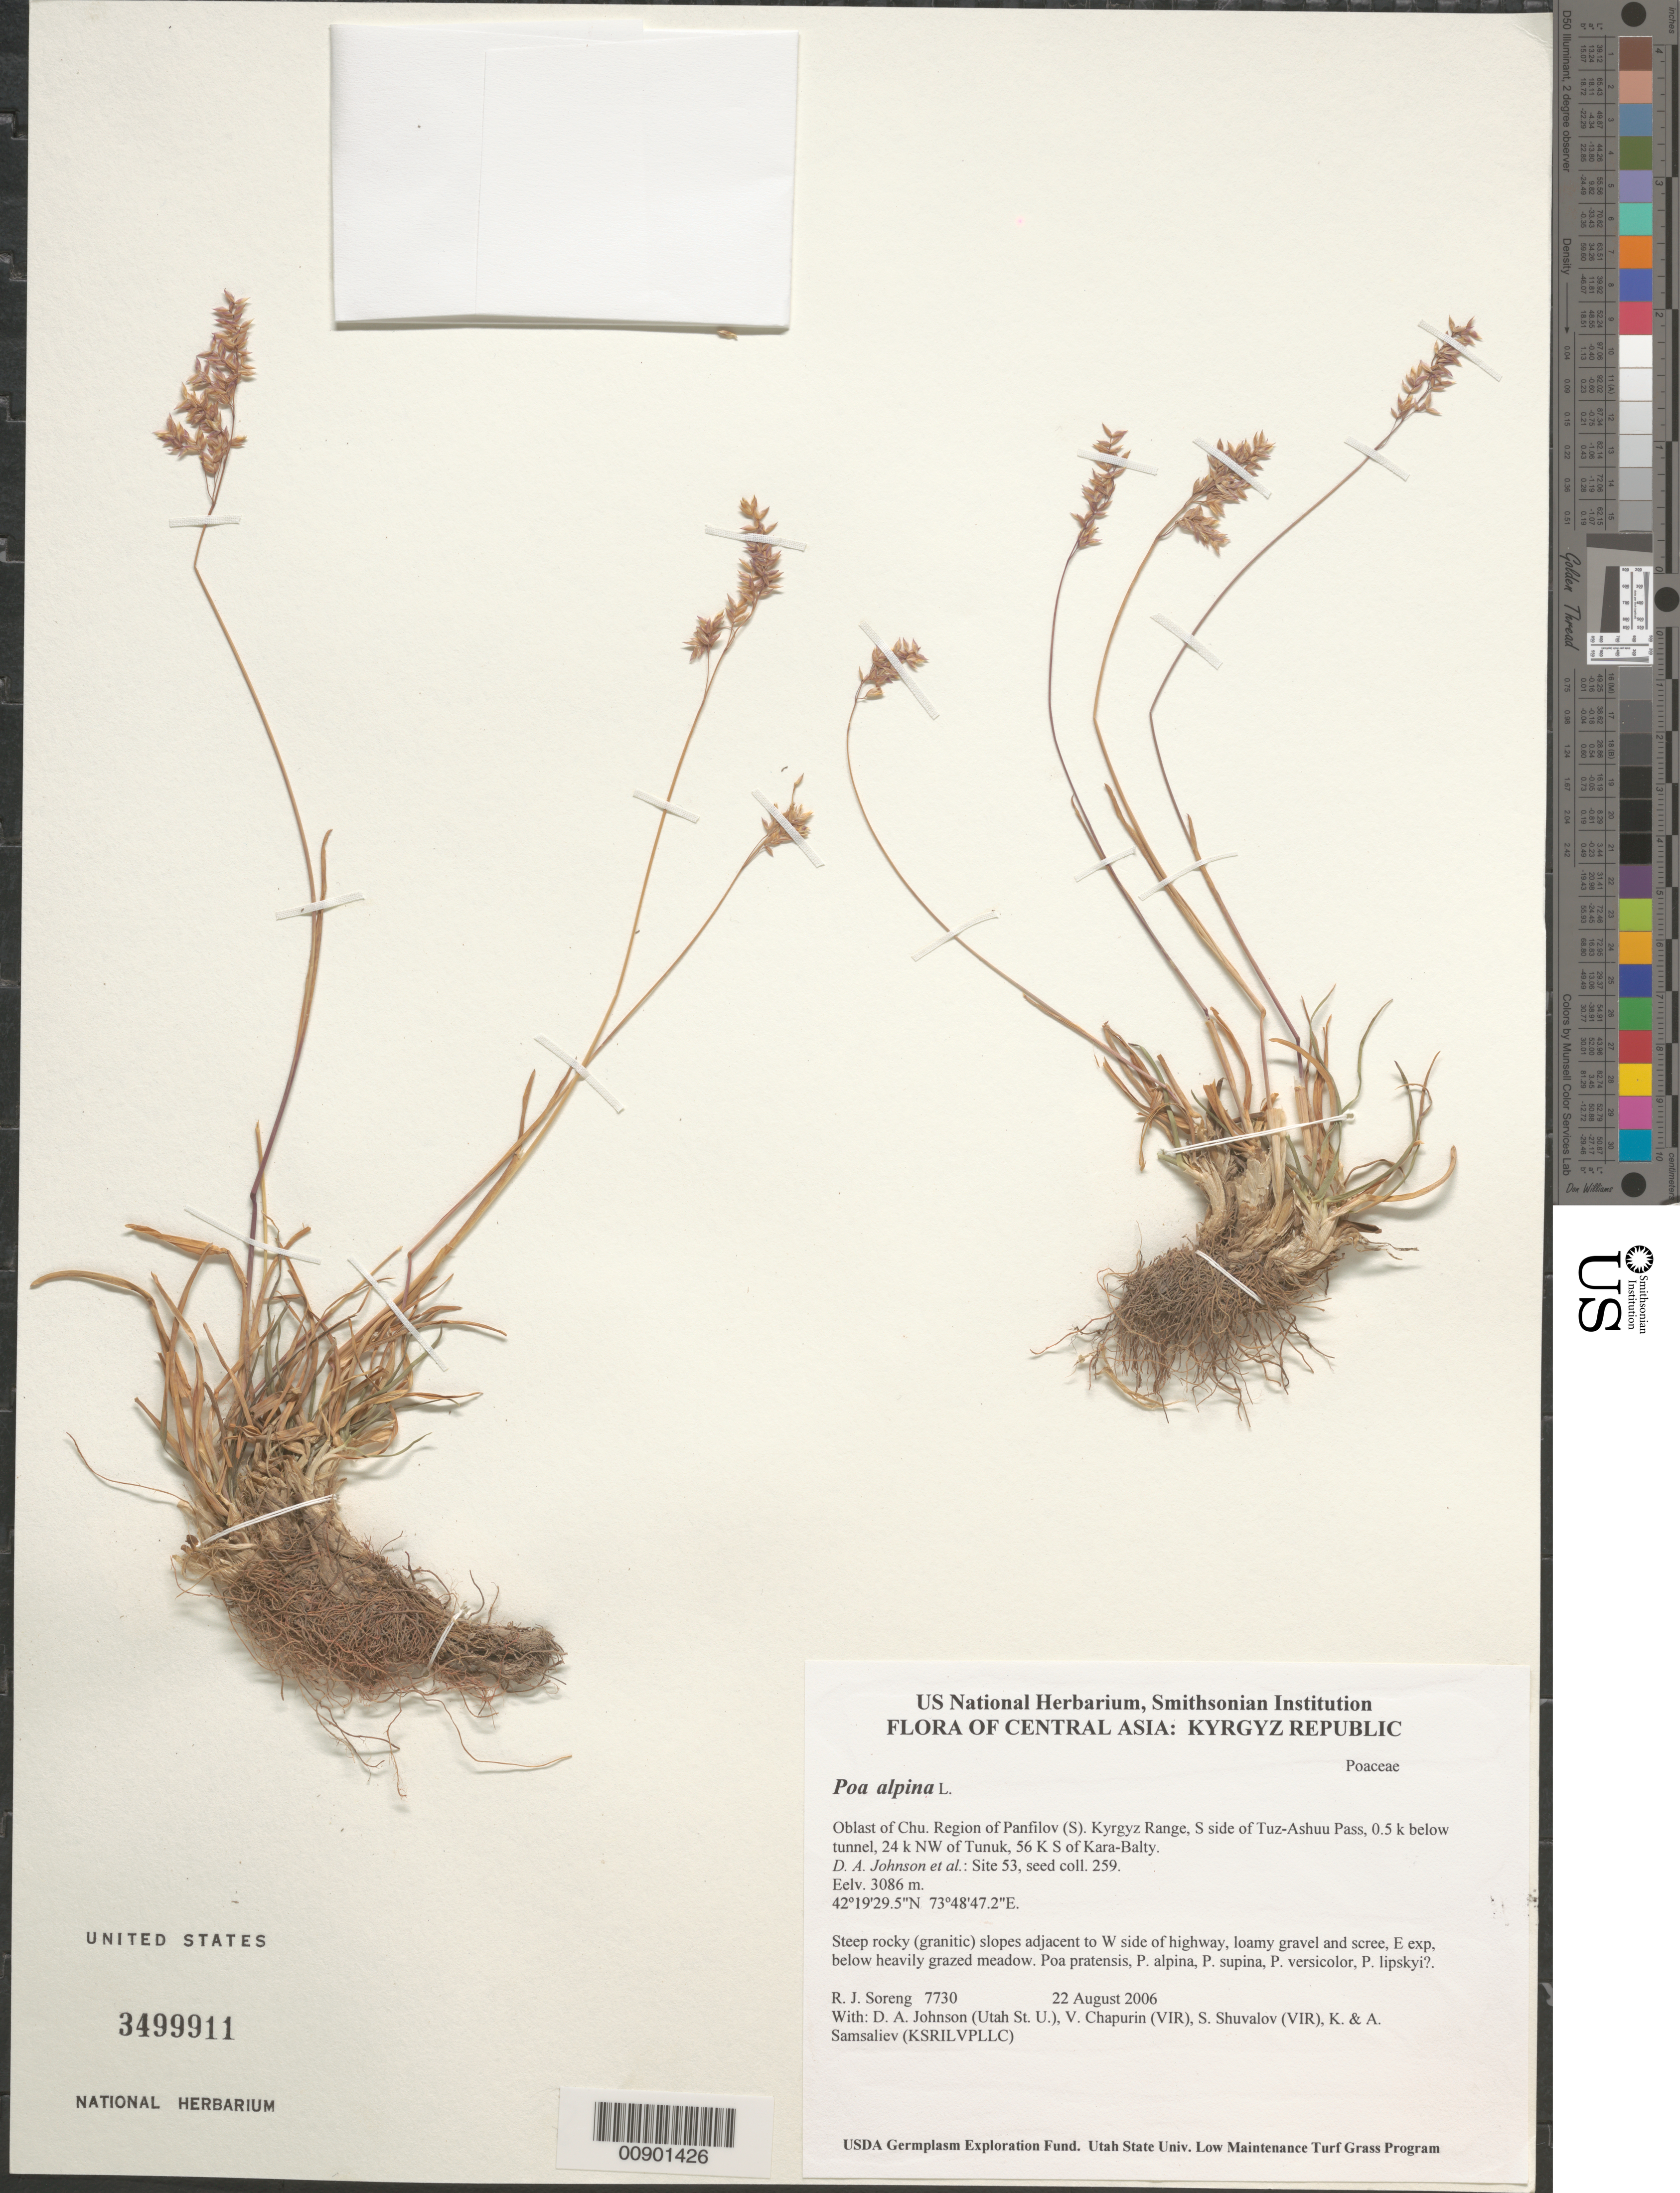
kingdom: Plantae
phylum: Tracheophyta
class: Liliopsida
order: Poales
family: Poaceae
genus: Poa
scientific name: Poa alpina subsp. alpina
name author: L.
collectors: R. J. Soreng, D. Johnson, S. Shuvalov, V. Chapurin, K. Samsaliev & A. Samsaliev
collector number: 7730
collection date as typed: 22 Aug 2006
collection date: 2006-08-22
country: Kyrgyzstan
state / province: Chu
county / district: Panfilov (S)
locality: Kyrgyz Range, S side of Tuz-Ashuu Pass, 0.5 km below tunnel, 24 km NW of Tunuk, 56 km S of Kara-Balty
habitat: Steep rocky (granitic) slopes adjacent to W side of highway, loamy gravel and scree, E exp, below heavily grazed meadow.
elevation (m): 3086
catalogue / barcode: US 3499911